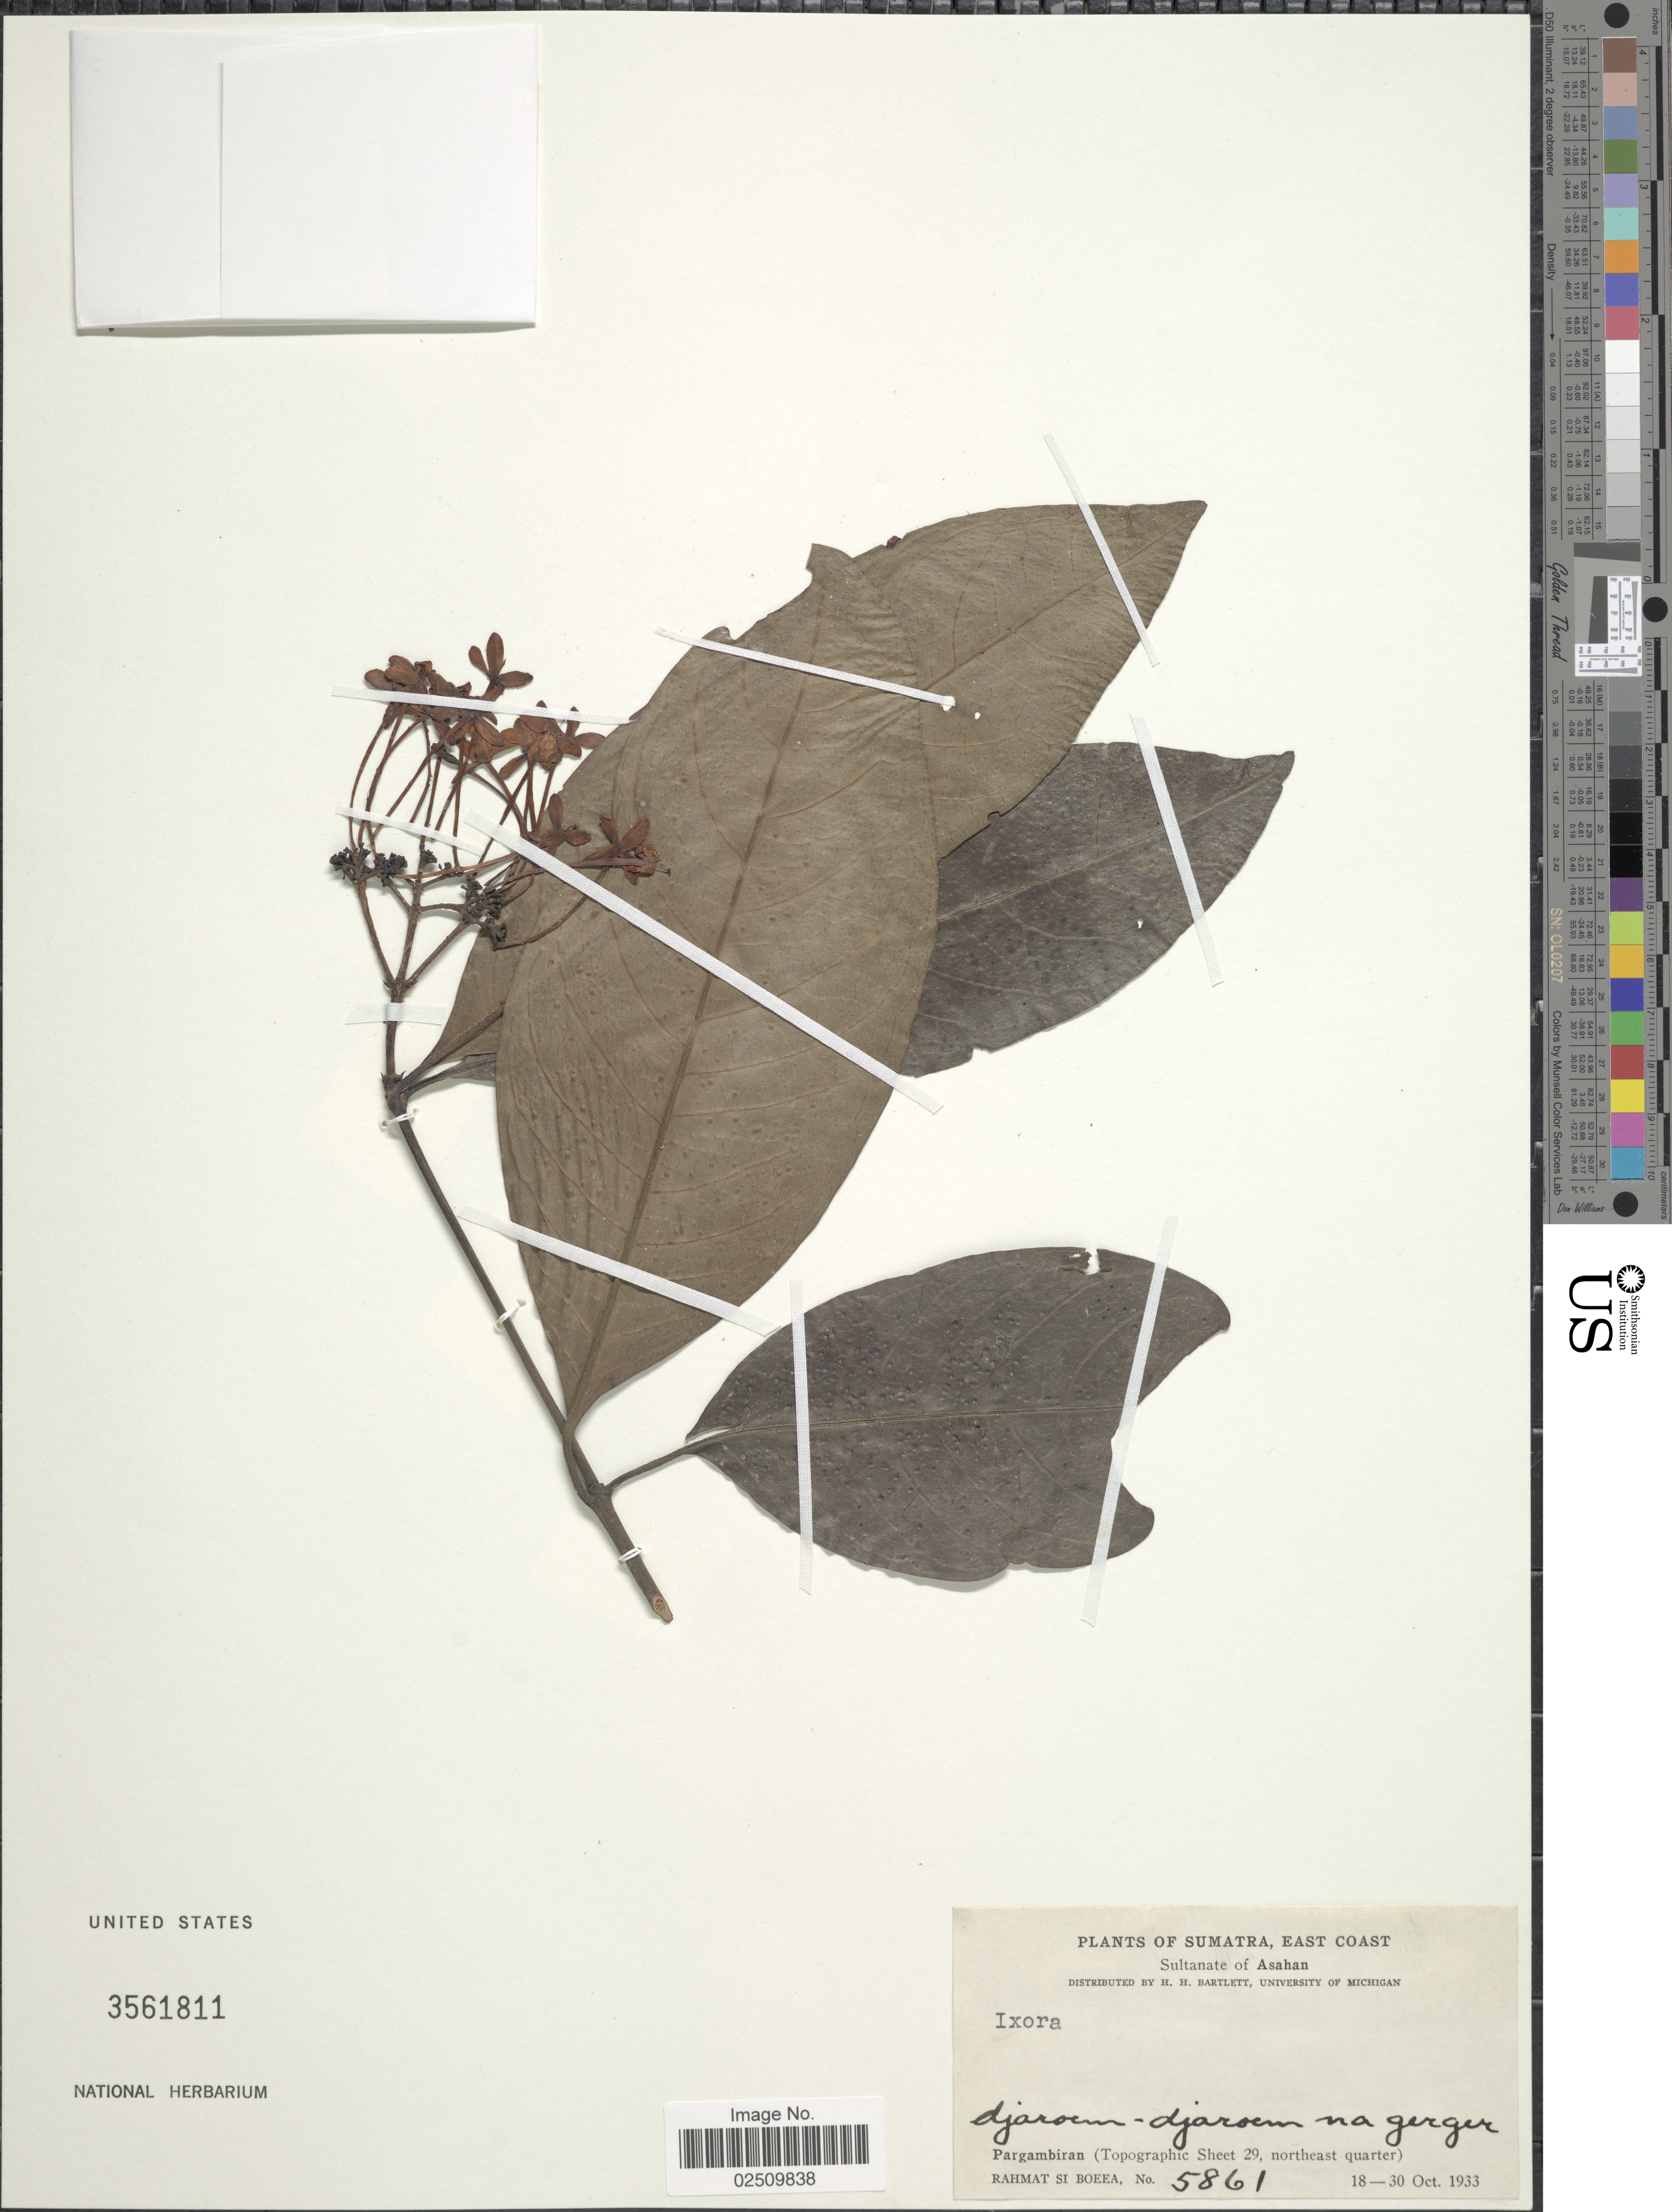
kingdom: Plantae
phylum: Tracheophyta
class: Magnoliopsida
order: Gentianales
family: Rubiaceae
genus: Ixora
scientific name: Ixora sp.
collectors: Rahmat Si Boeea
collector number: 5861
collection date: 1933-10-18/1933-10-30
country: Indonesia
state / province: Sumatra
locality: East Coast. Sultanate of Asahan. Djaroem-djaroem na gerger. Pargambiran (Topographic Sheet 29, northeast quarter)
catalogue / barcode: US 3561811